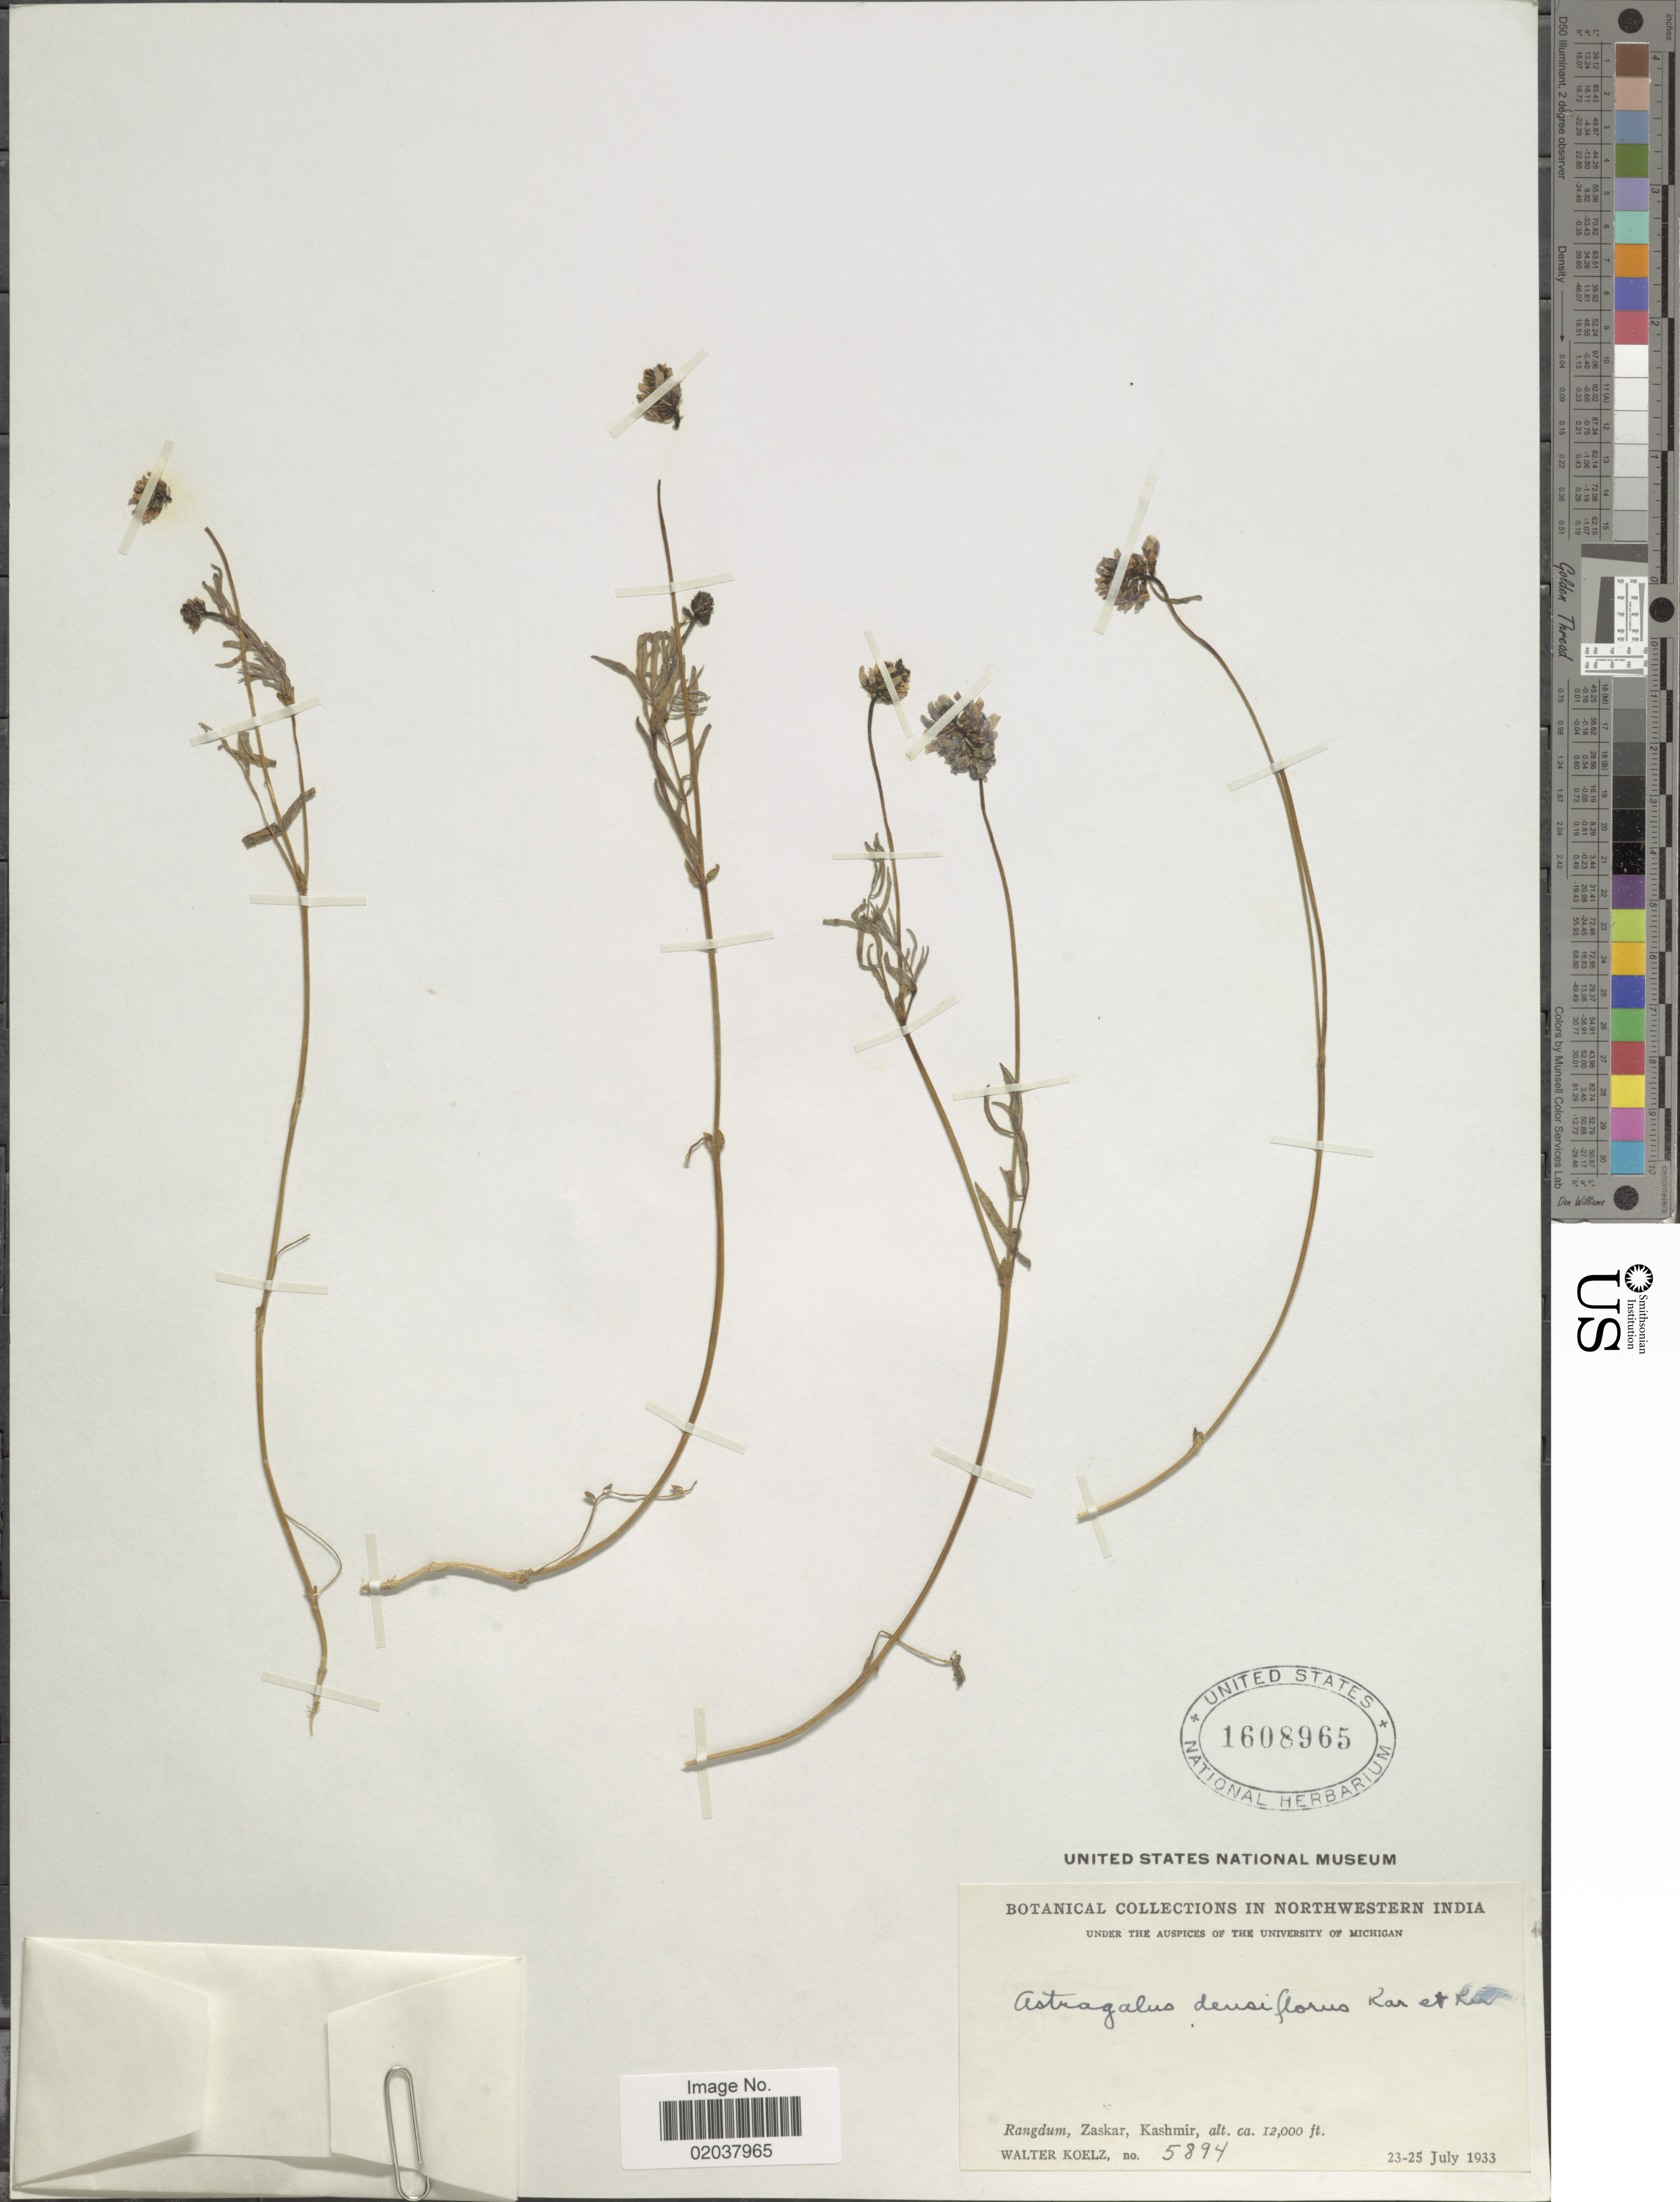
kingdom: Plantae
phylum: Tracheophyta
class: Magnoliopsida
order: Fabales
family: Fabaceae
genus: Astragalus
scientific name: Astragalus densiflorus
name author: Kar. & Kir.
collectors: W. N. Koelz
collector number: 5894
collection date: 1933-07-23/1933-07-25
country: India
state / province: Jammu and Kashmir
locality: Rangdum, Zaskar, Kashmir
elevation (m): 3658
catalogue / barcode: US 1608965